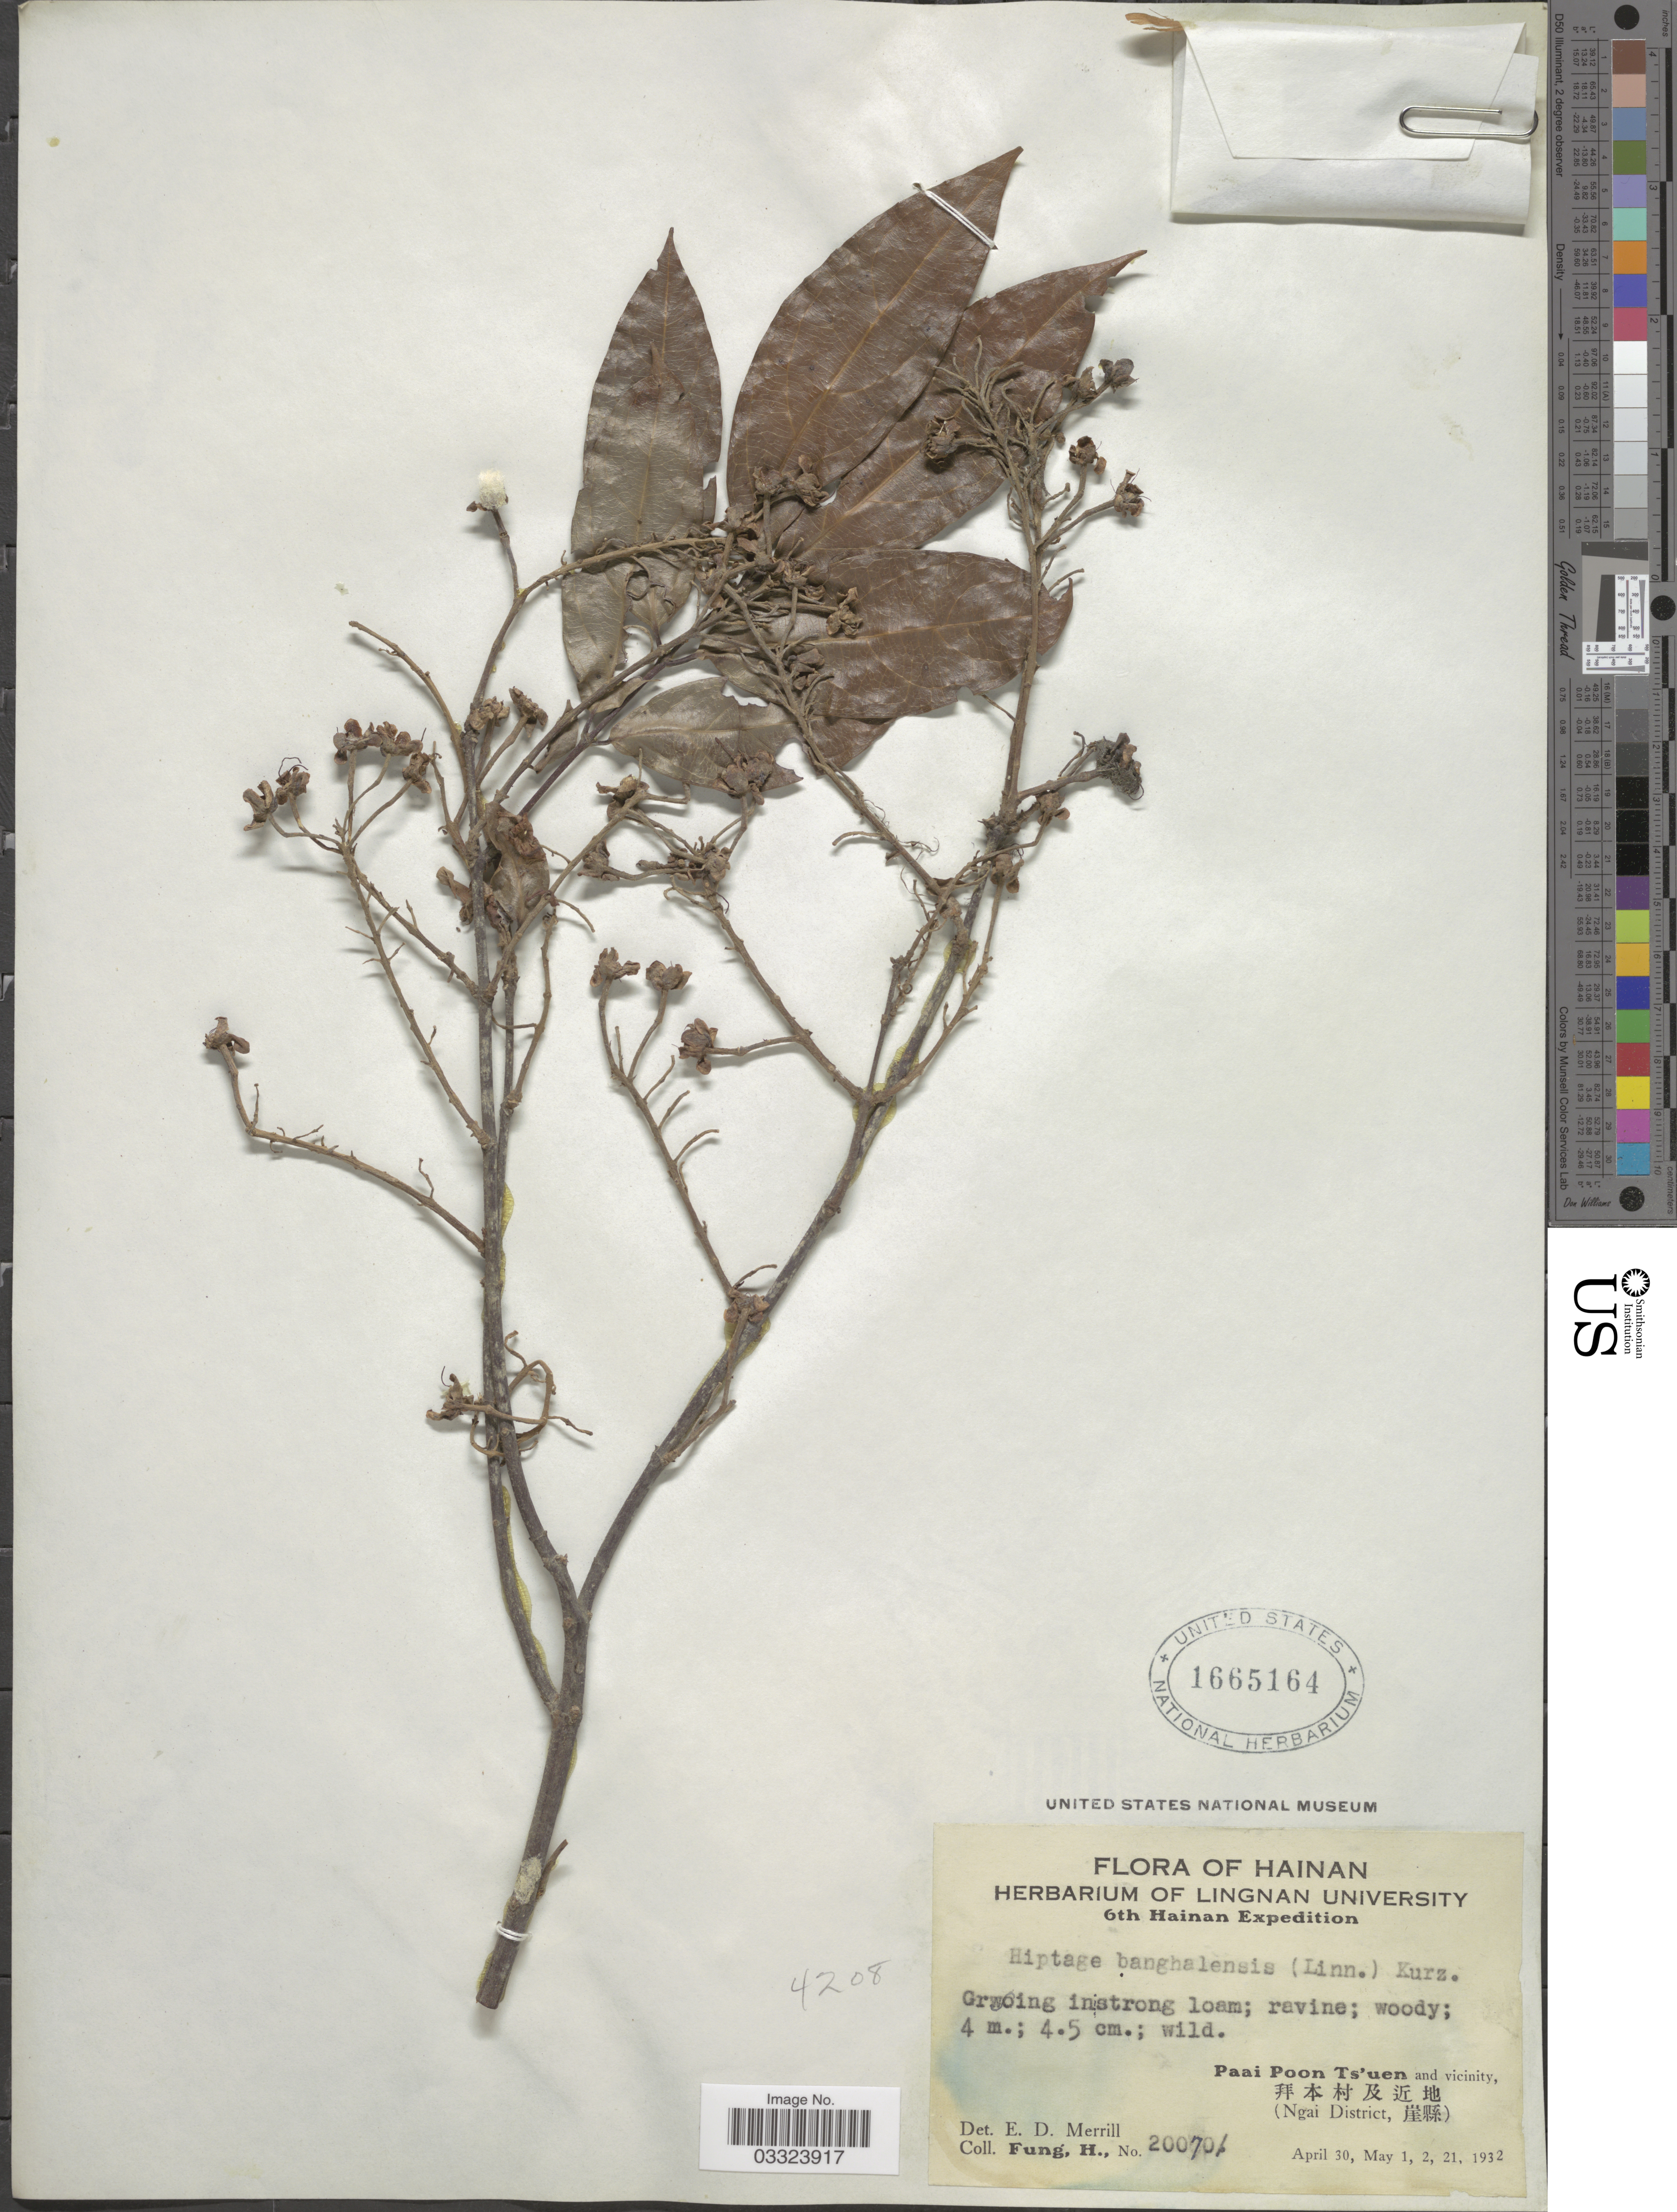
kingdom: Plantae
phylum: Tracheophyta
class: Magnoliopsida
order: Malpighiales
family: Malpighiaceae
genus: Hiptage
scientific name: Hiptage benghalensis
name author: (L.) Kurz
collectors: H. Fung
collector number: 200701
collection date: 1932-04-30/1932-05-21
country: China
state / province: Hainan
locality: Ngai District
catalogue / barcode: US 1665164